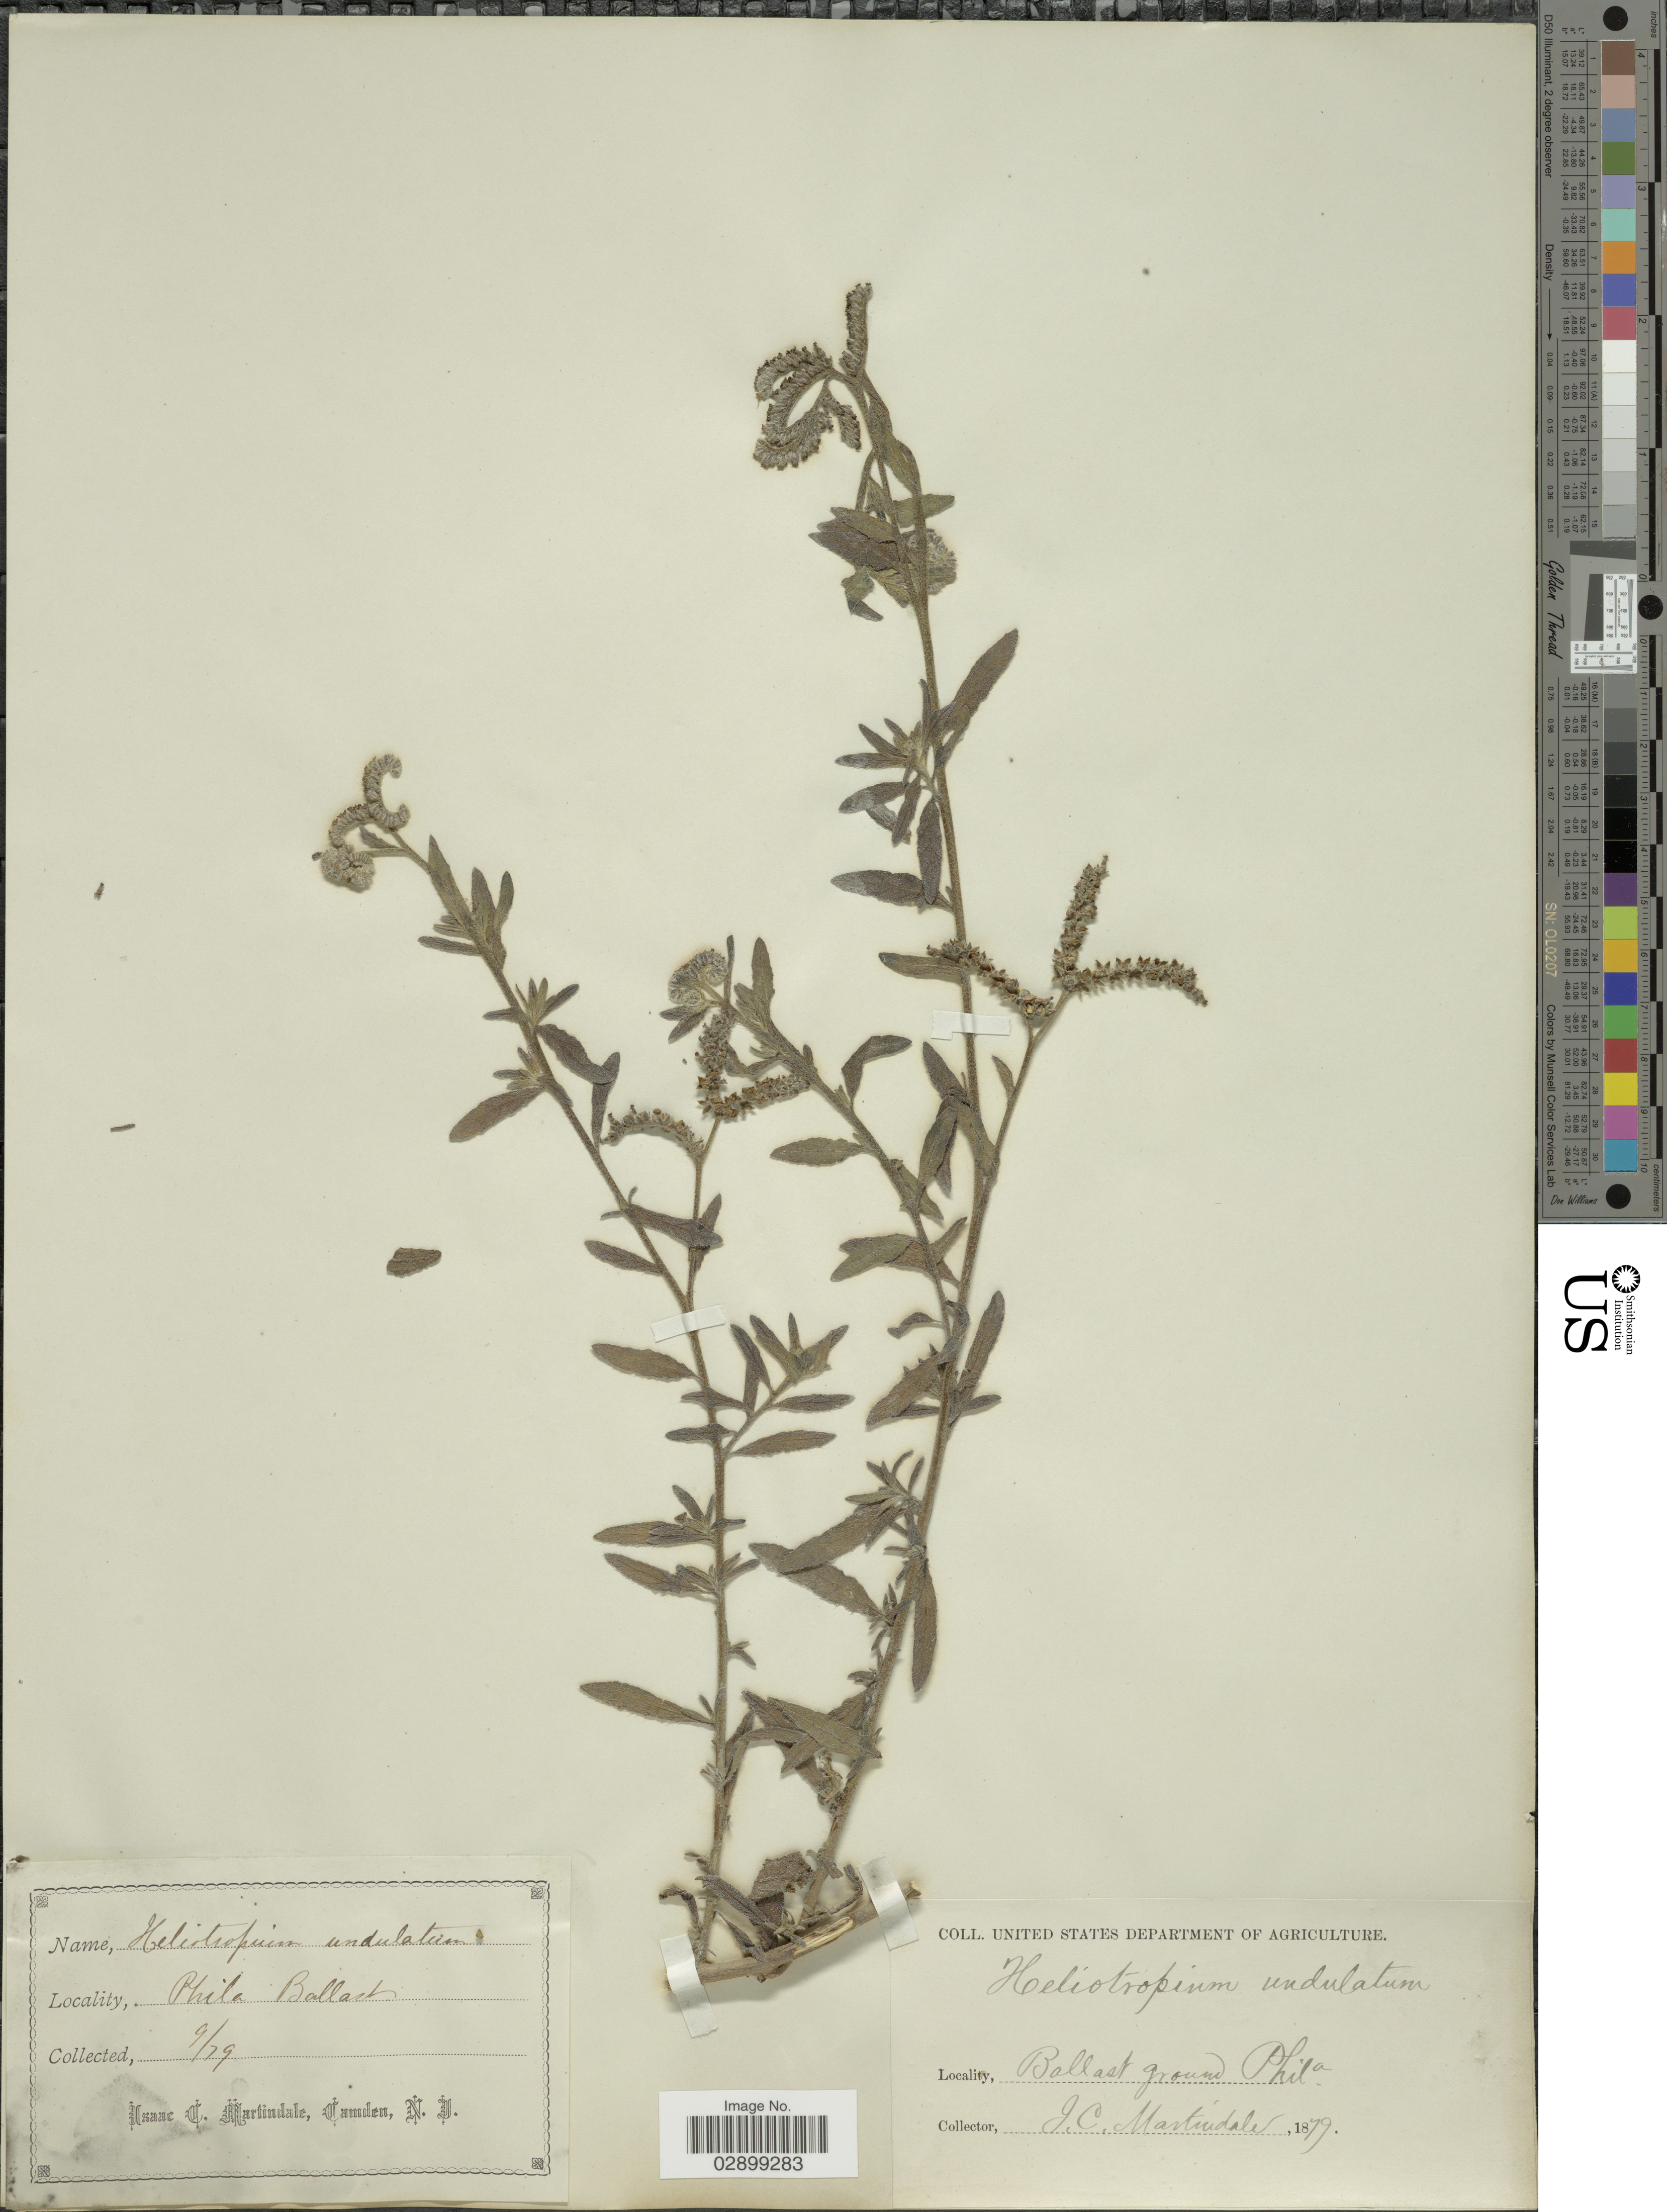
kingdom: Plantae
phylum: Tracheophyta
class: Magnoliopsida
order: Boraginales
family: Heliotropiaceae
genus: Heliotropium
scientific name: Heliotropium undulatum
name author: Vahl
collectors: I. C. Martindale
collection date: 1879-09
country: United States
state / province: New Jersey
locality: Ballast ground Phila.